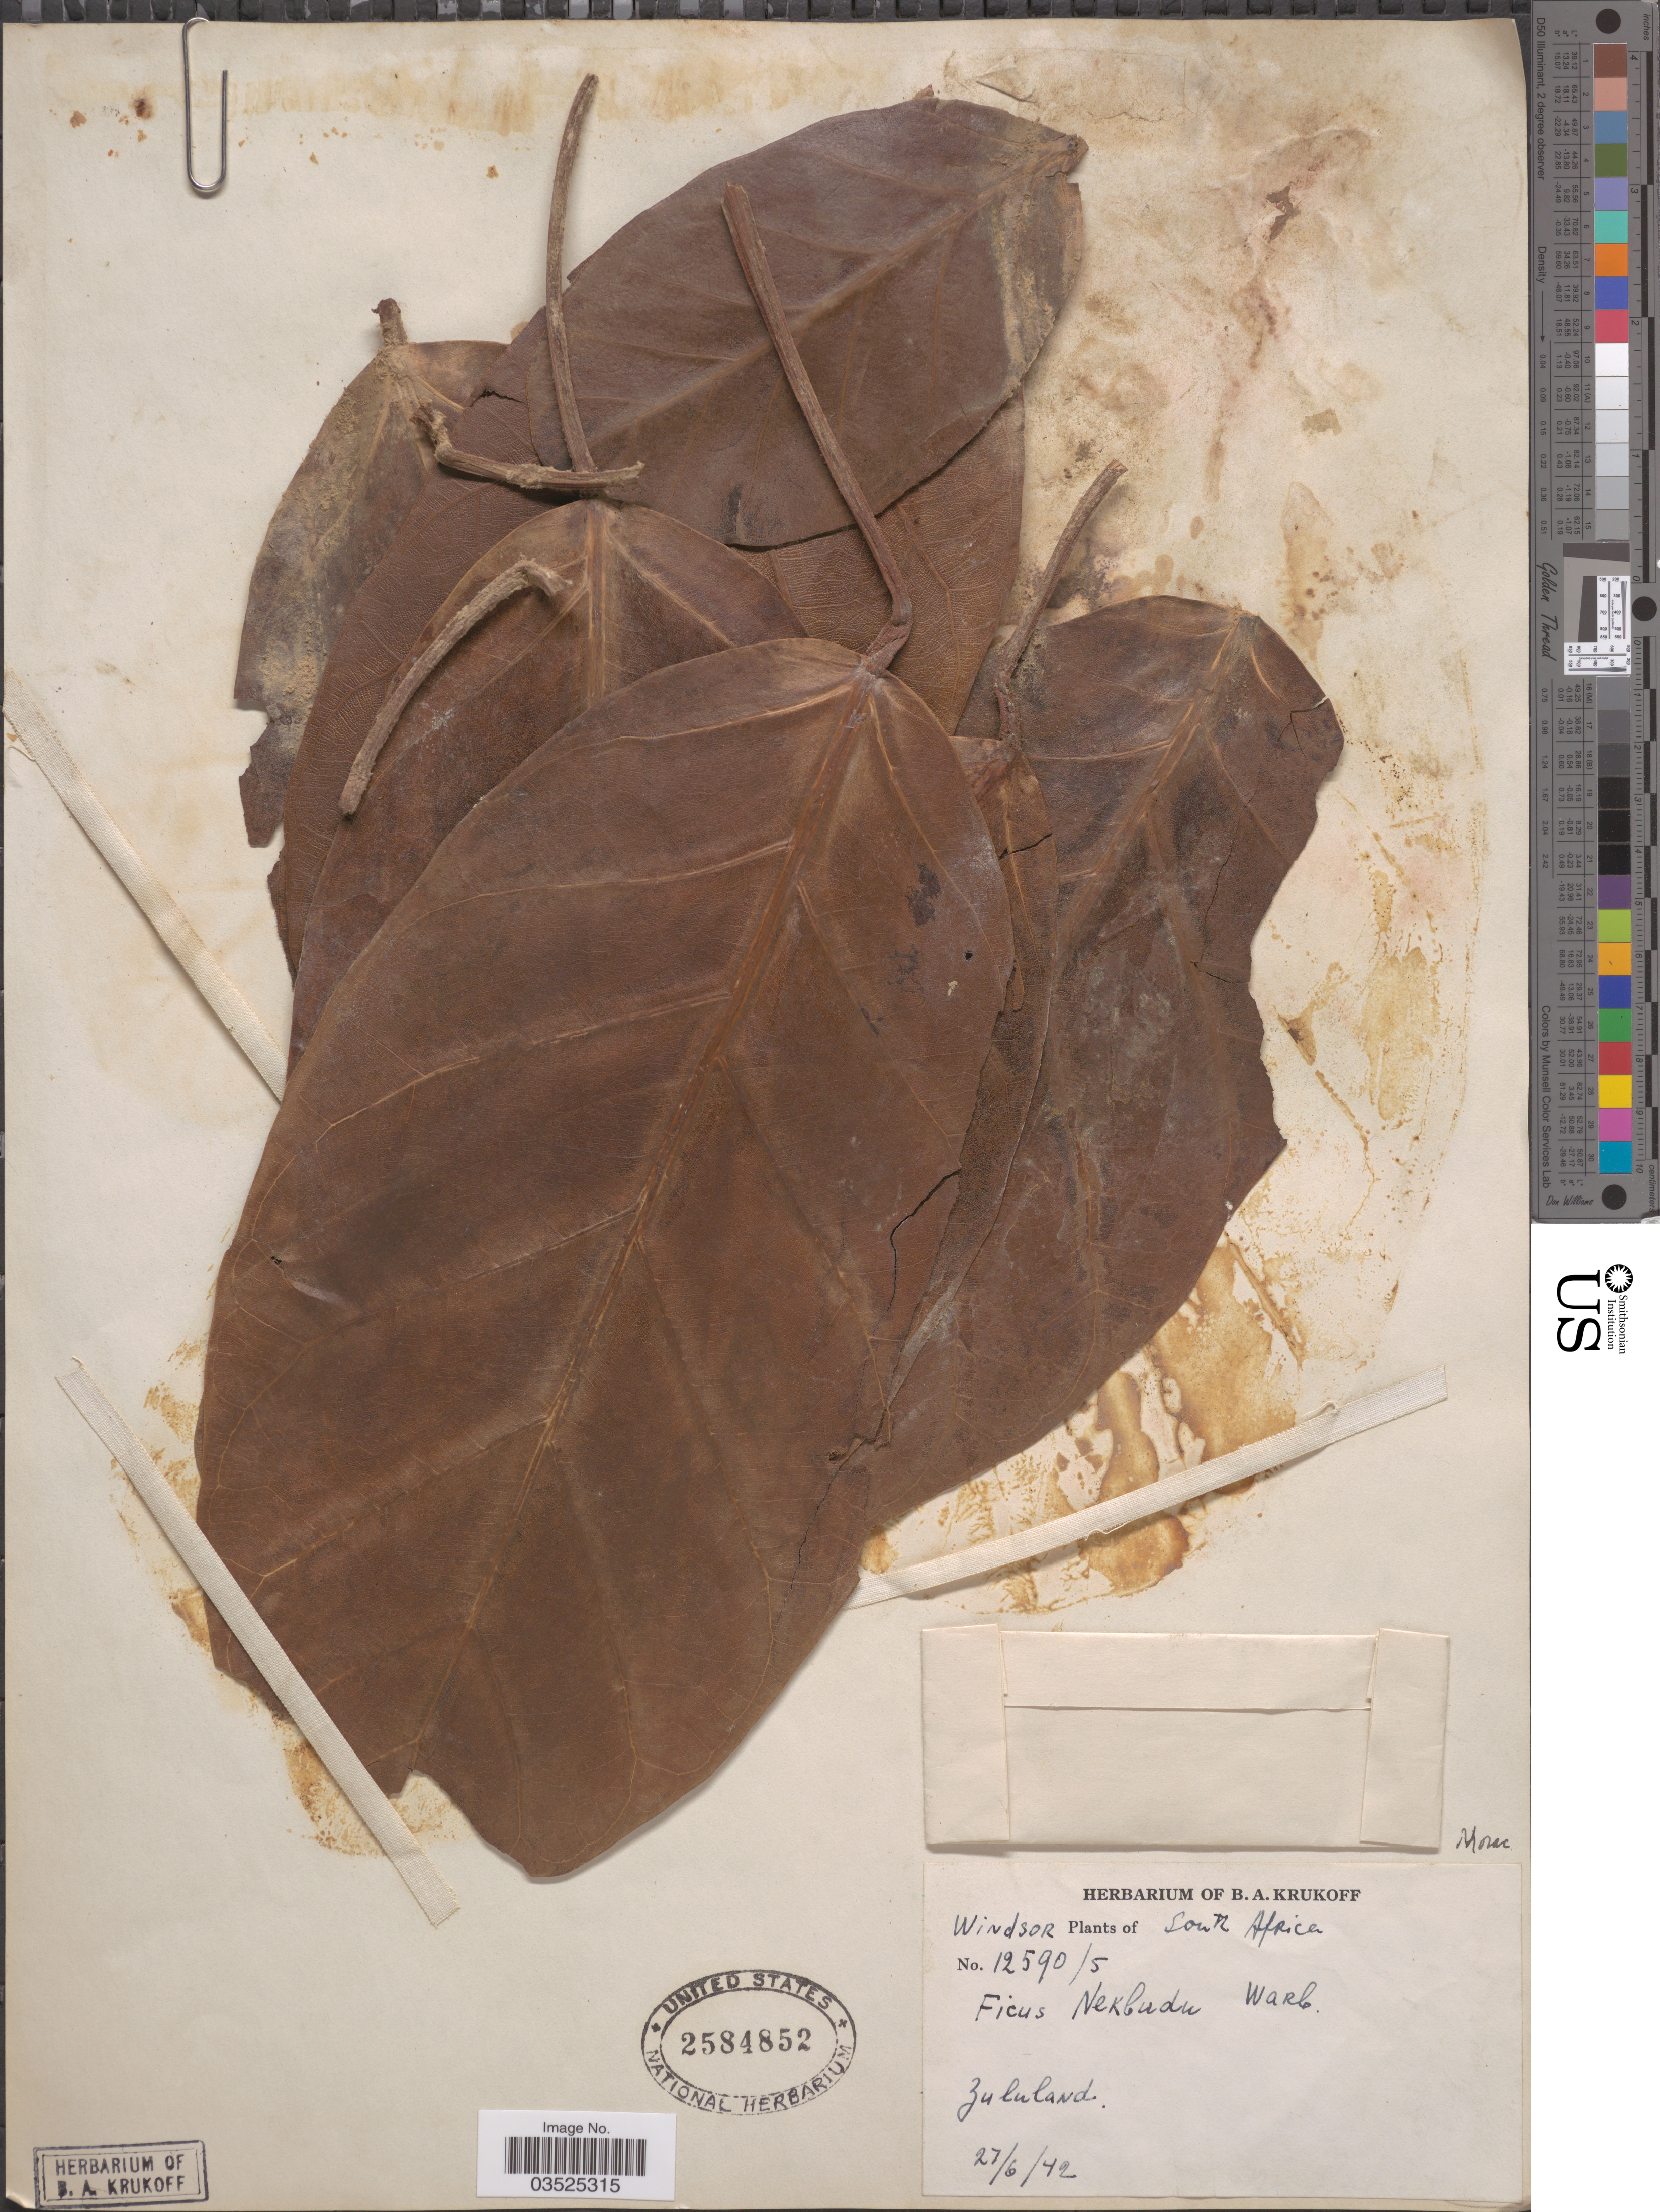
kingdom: Plantae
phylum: Tracheophyta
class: Magnoliopsida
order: Rosales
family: Moraceae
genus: Ficus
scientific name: Ficus nekbudu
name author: Warb.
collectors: Windsor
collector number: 12590/S*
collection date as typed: Transcribed d/m/y: 27/6/42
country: South Africa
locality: Zululand.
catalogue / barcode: US 2584852